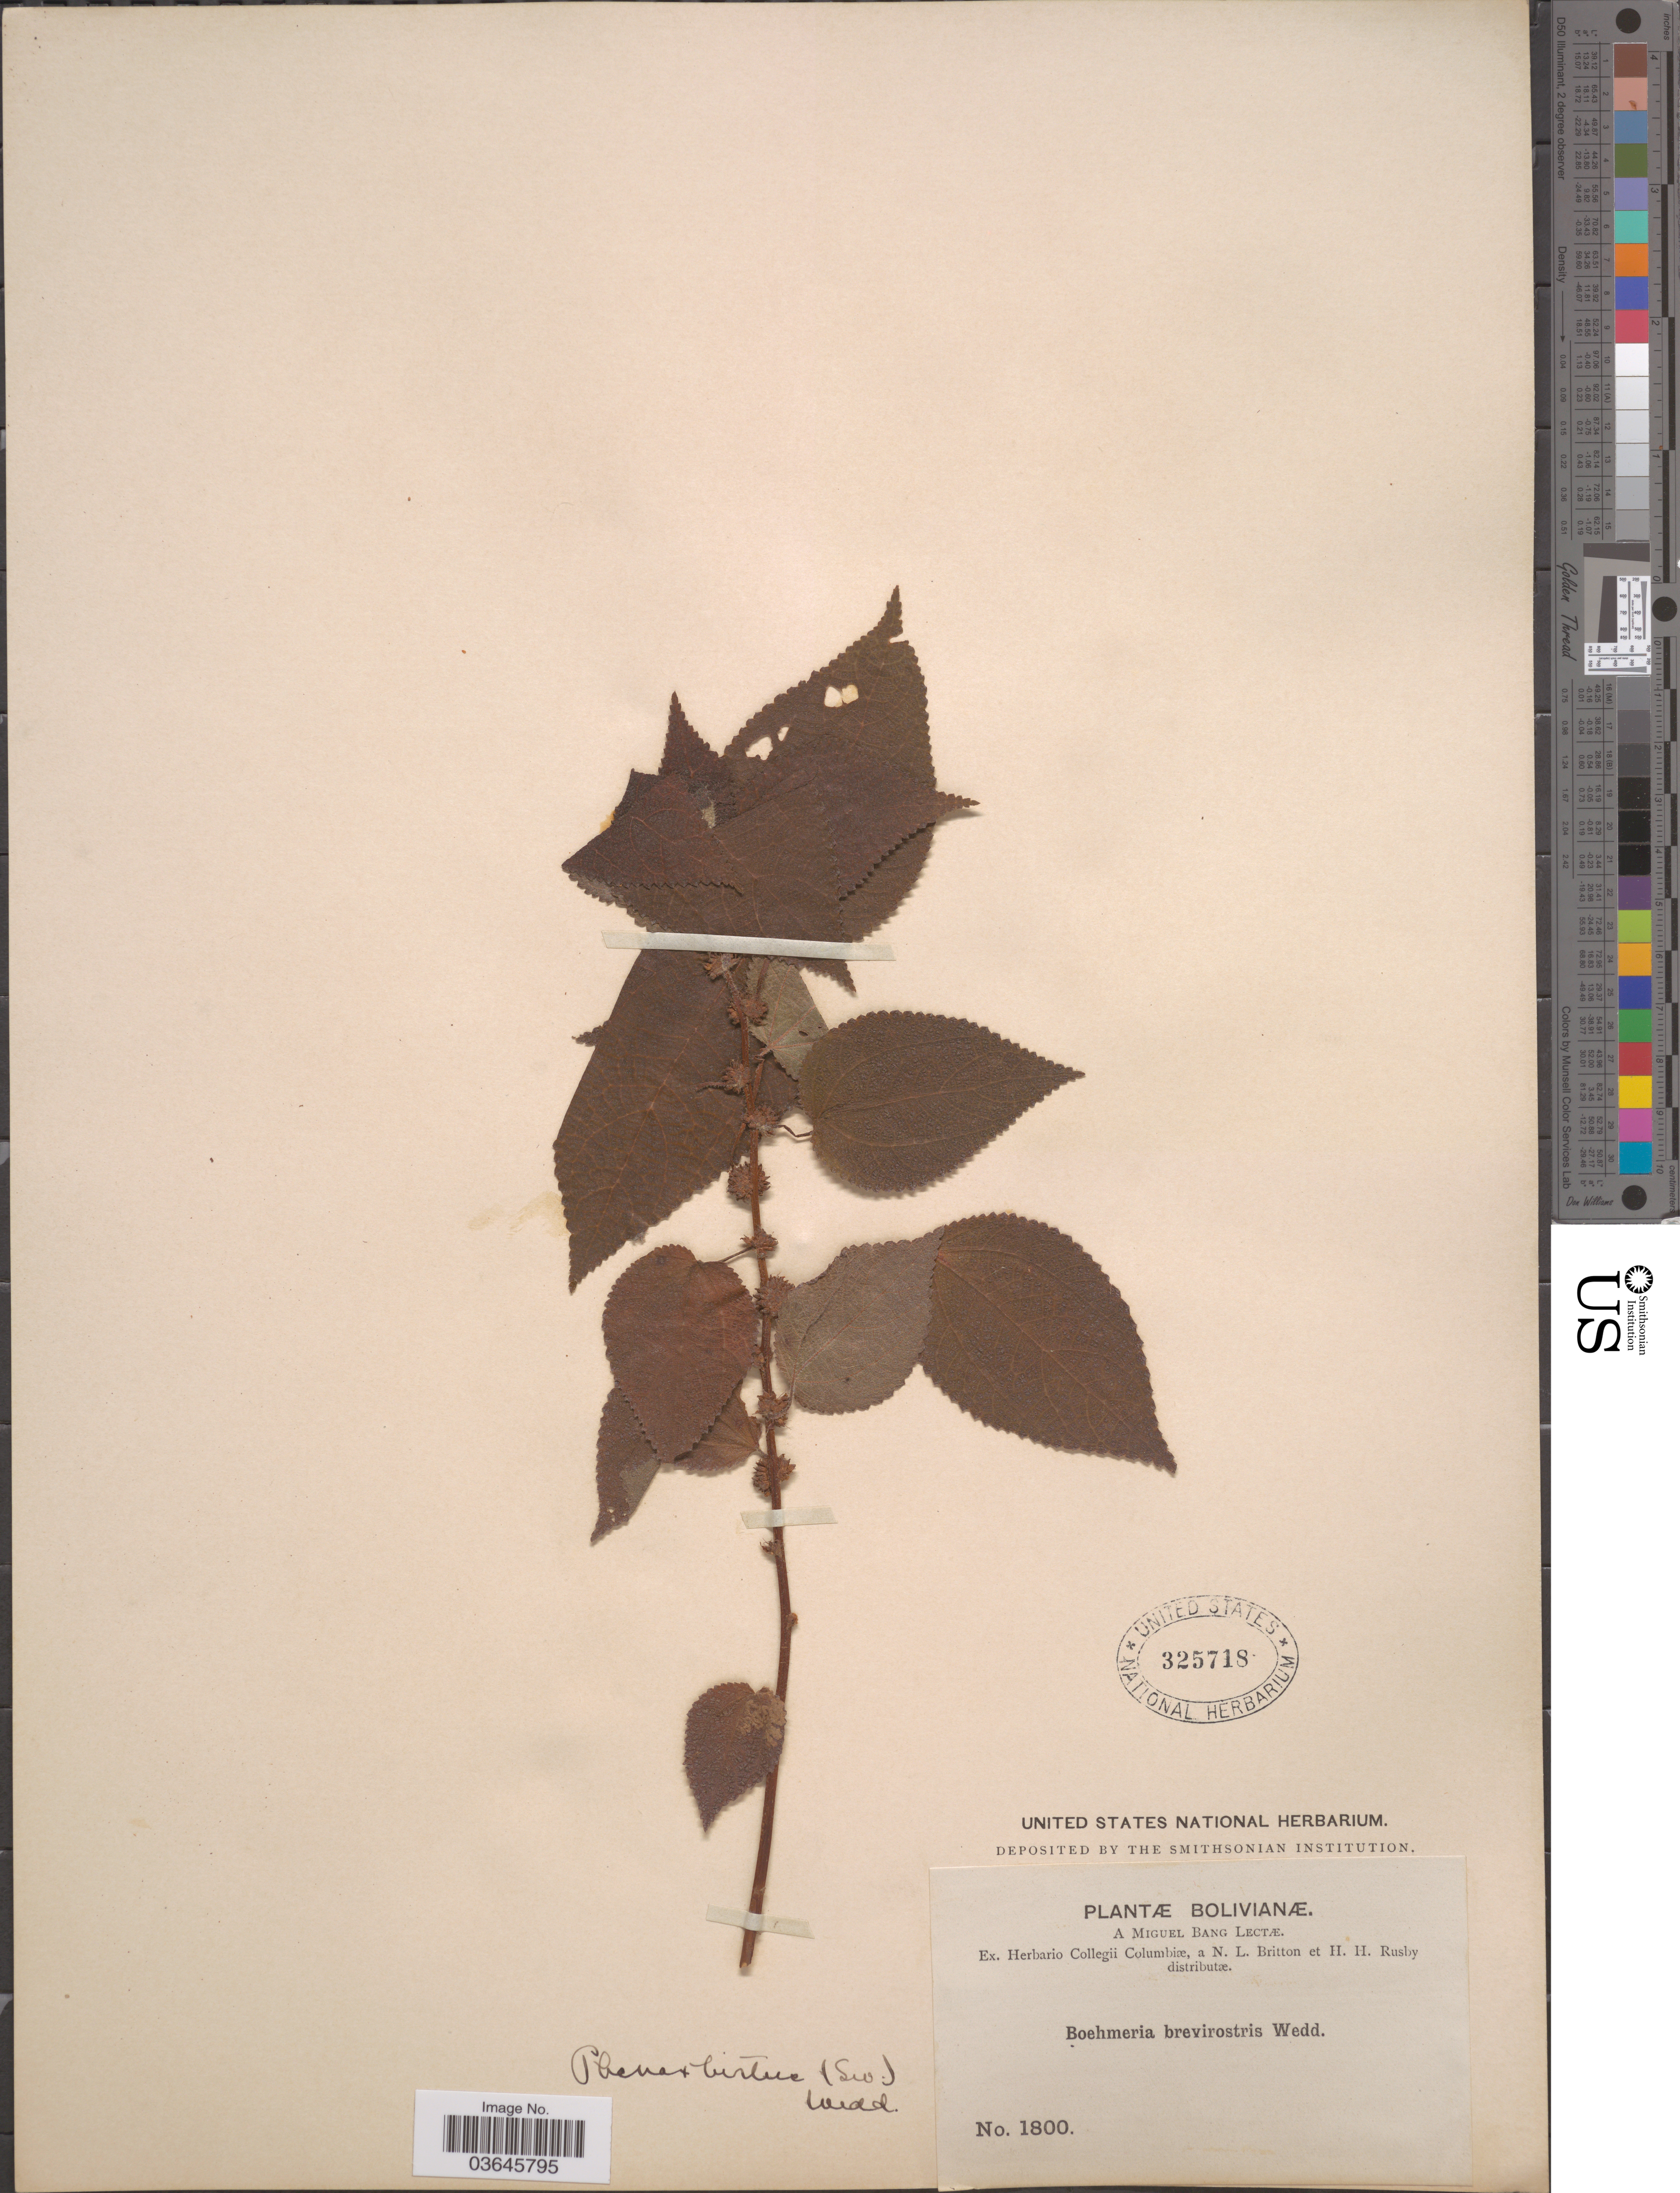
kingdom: Plantae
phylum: Tracheophyta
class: Magnoliopsida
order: Rosales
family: Urticaceae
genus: Phenax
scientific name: Phenax hirtus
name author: (Sw.) Wedd.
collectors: M. Bang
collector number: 1800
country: Bolivia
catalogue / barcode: US 325718